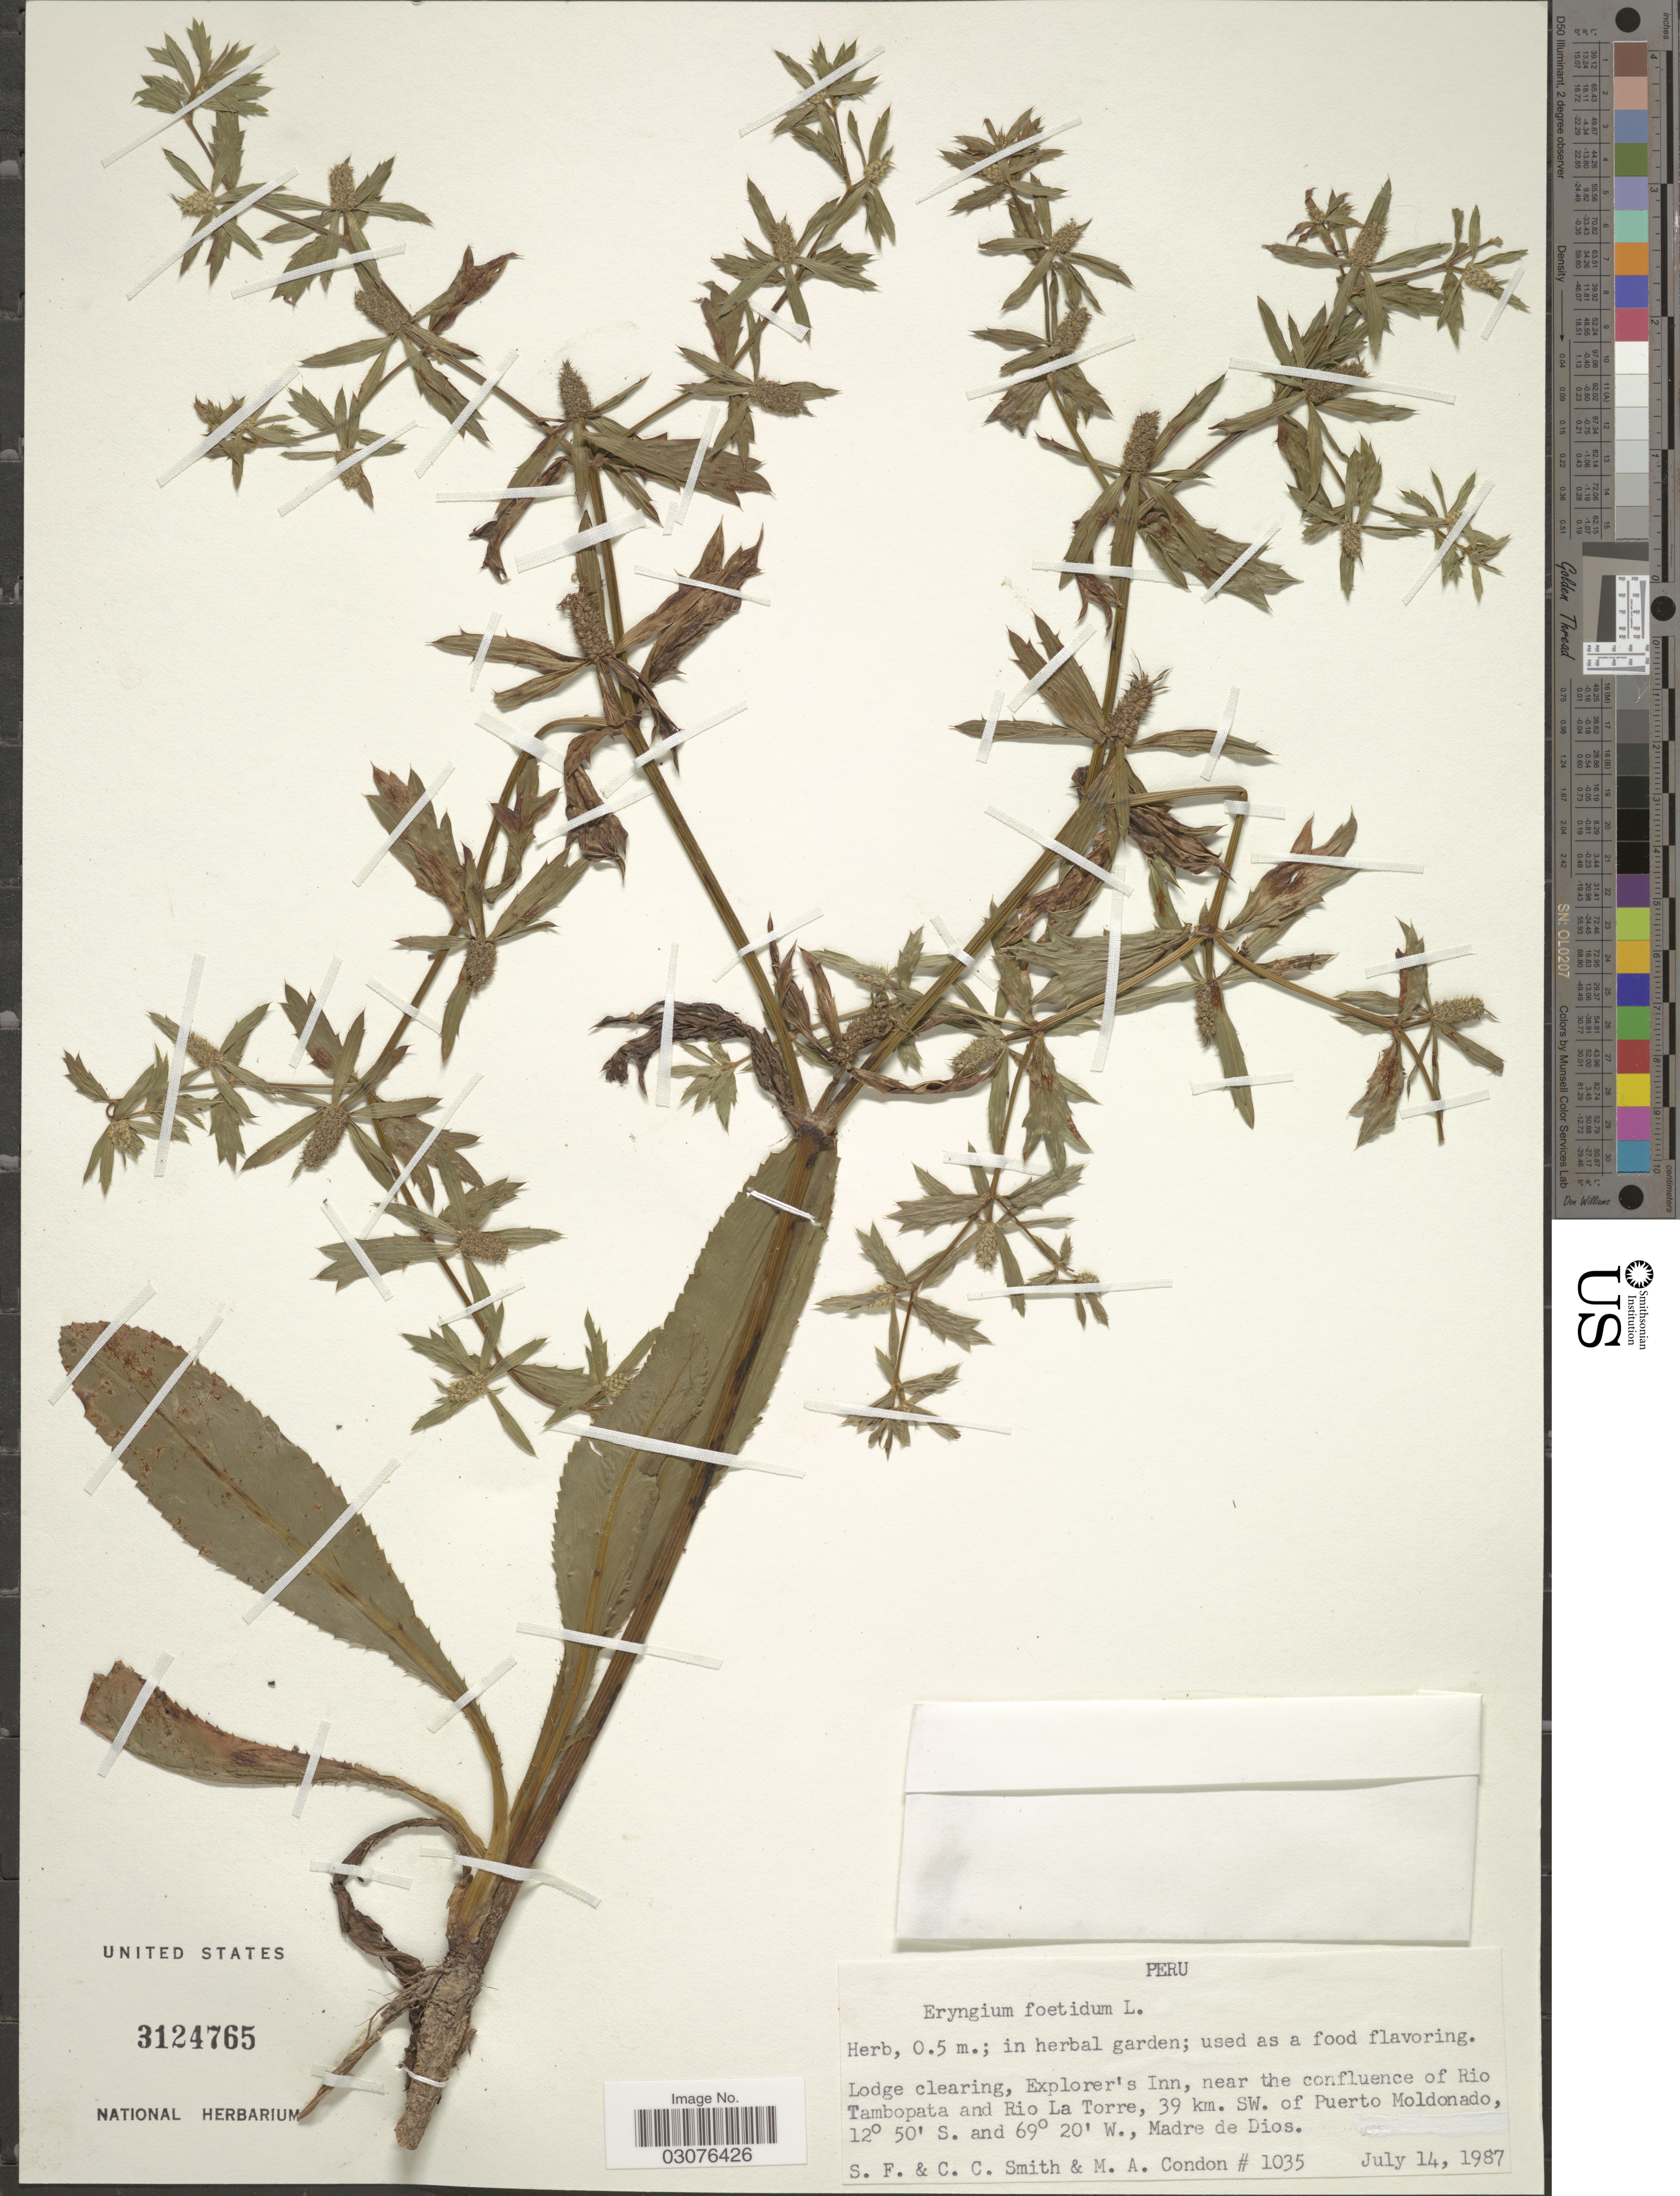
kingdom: Plantae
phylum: Tracheophyta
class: Magnoliopsida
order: Apiales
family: Apiaceae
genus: Eryngium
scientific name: Eryngium foetidum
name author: L.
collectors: S.F. Smith, C. C. Smith & M. Condon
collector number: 1035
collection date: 1987-07-14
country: Peru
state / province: Madre de Dios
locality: Lodge clearing, Explorer's Inn, near the confluence of Rio Tambopata and Rio La Torre, 39 km. SW. of Puerto Moldonado.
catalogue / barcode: US 3124765